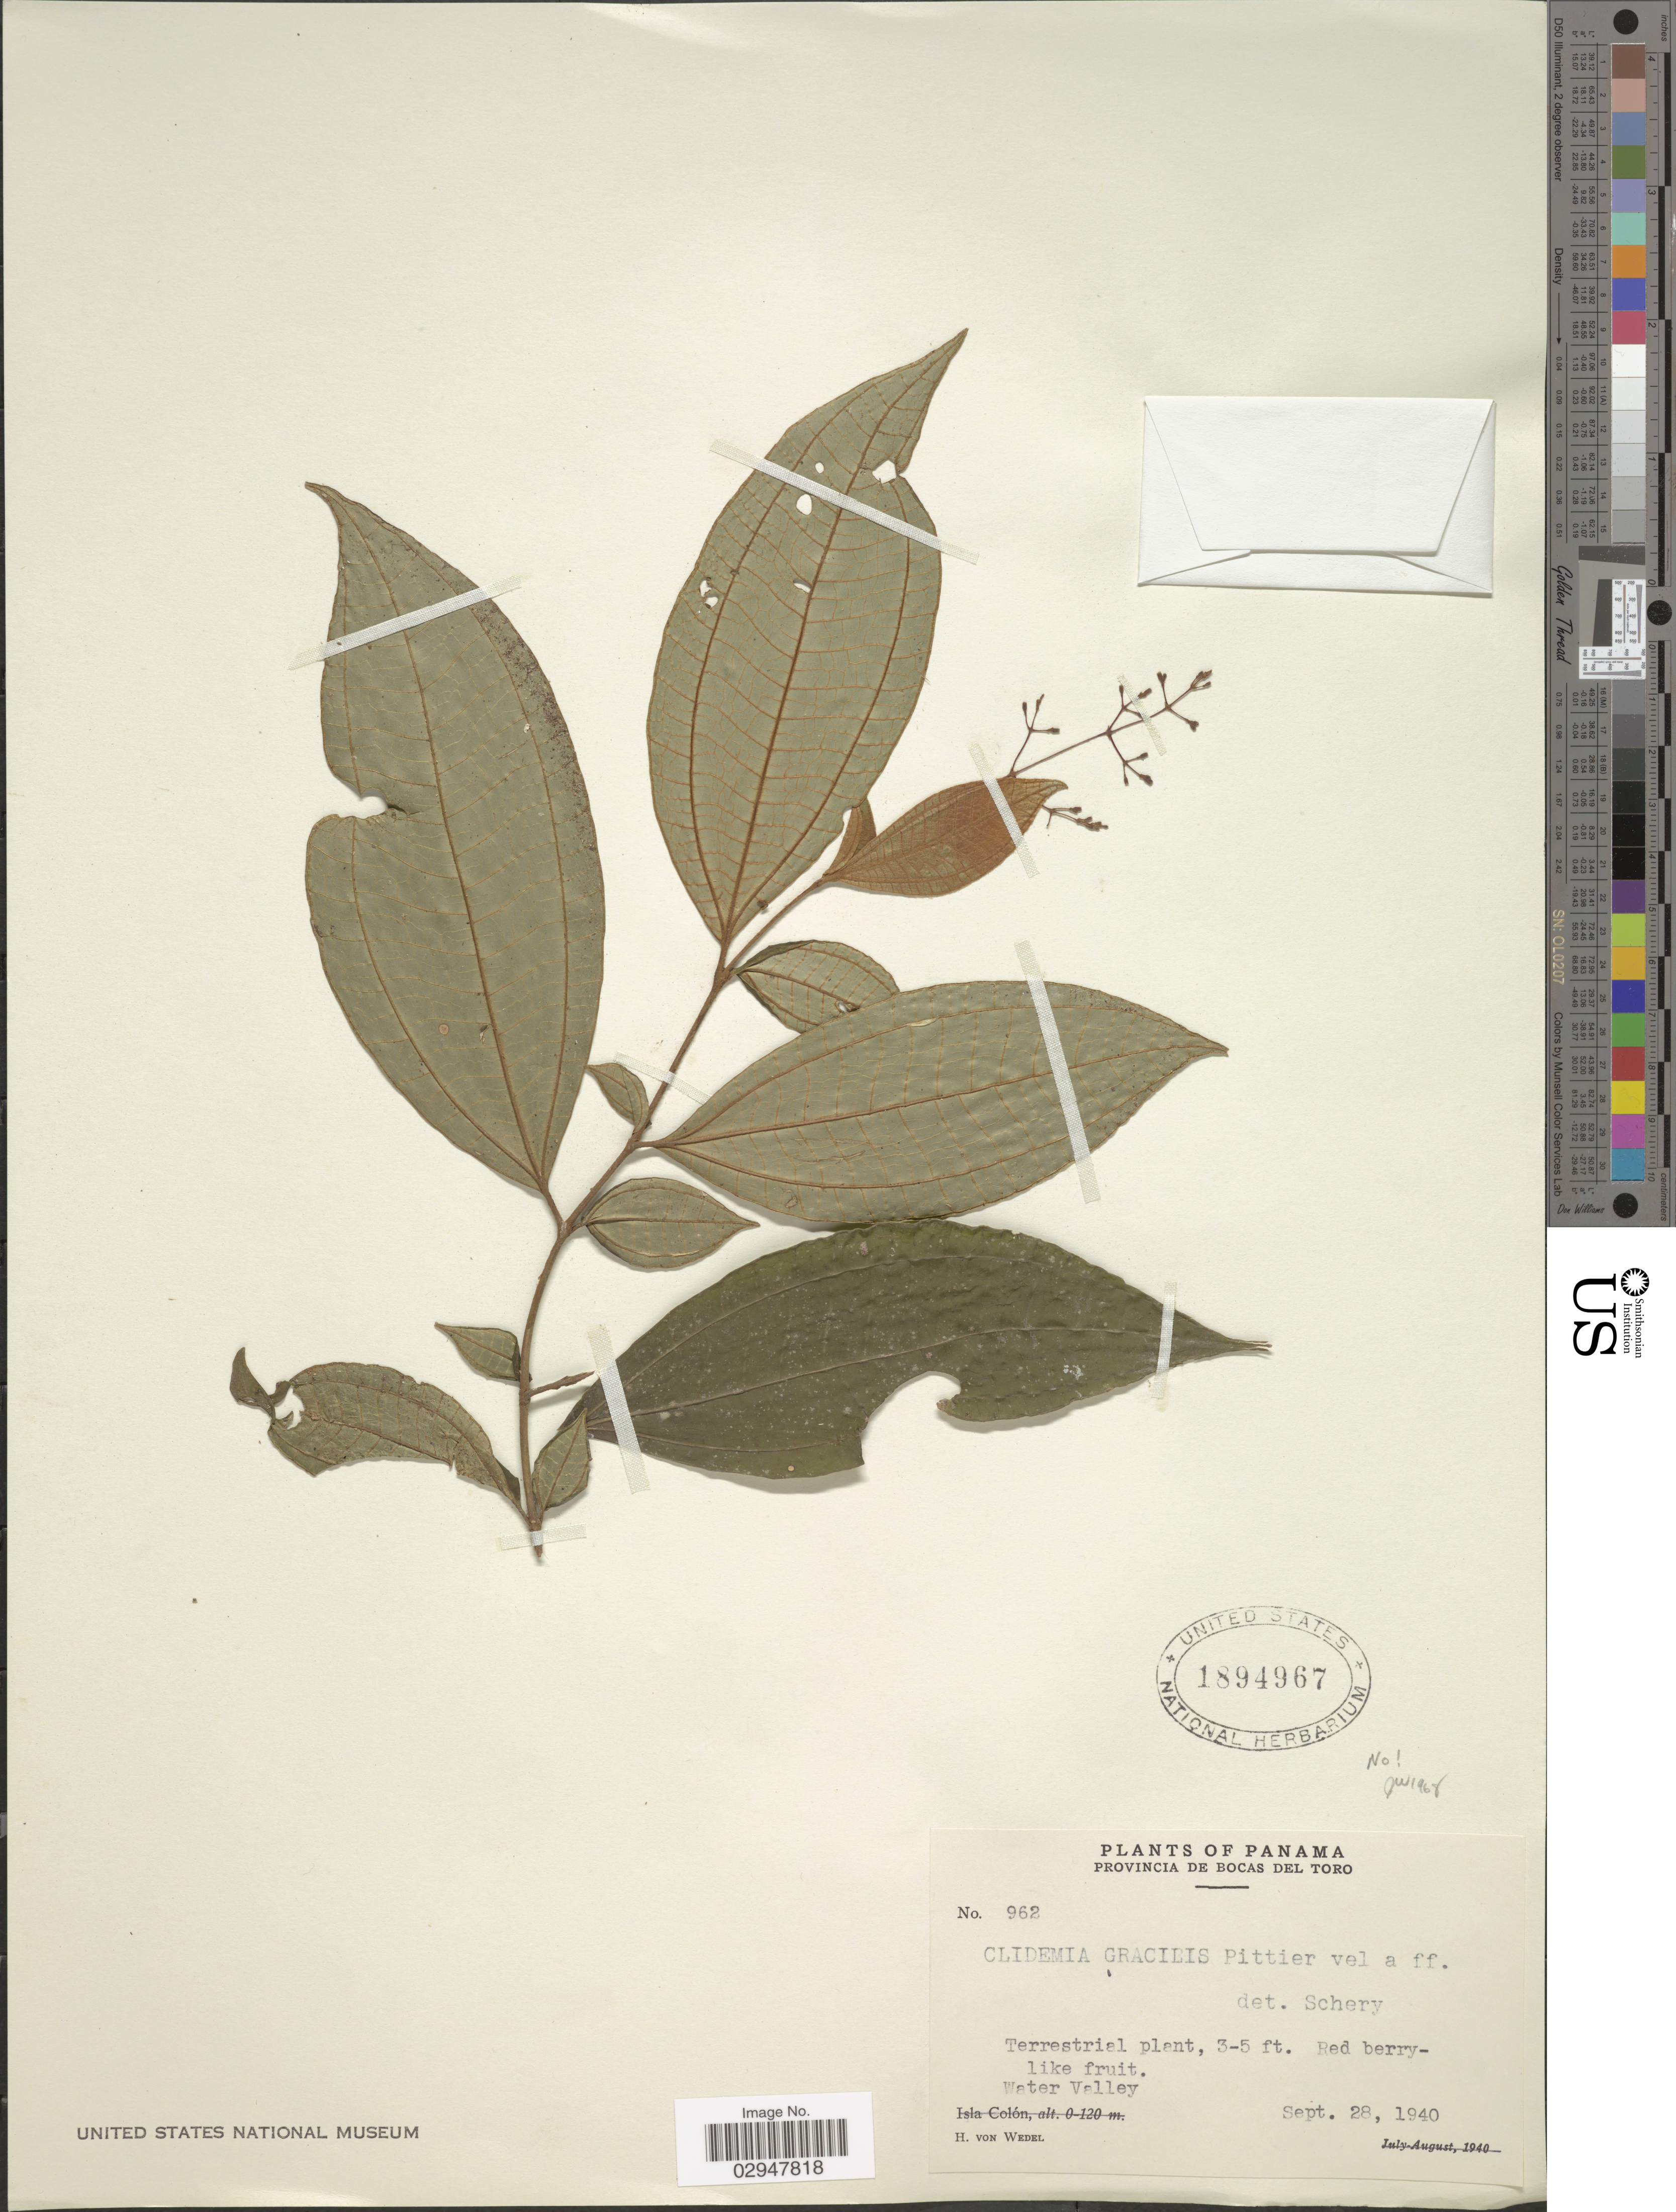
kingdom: Plantae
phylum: Tracheophyta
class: Magnoliopsida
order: Myrtales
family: Melastomataceae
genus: Clidemia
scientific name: Clidemia gracilis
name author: Pittier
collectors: H. von Wedel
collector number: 962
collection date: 1940-09-28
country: Panama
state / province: Bocas del Toro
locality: Water Valley.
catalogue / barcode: US 1894967